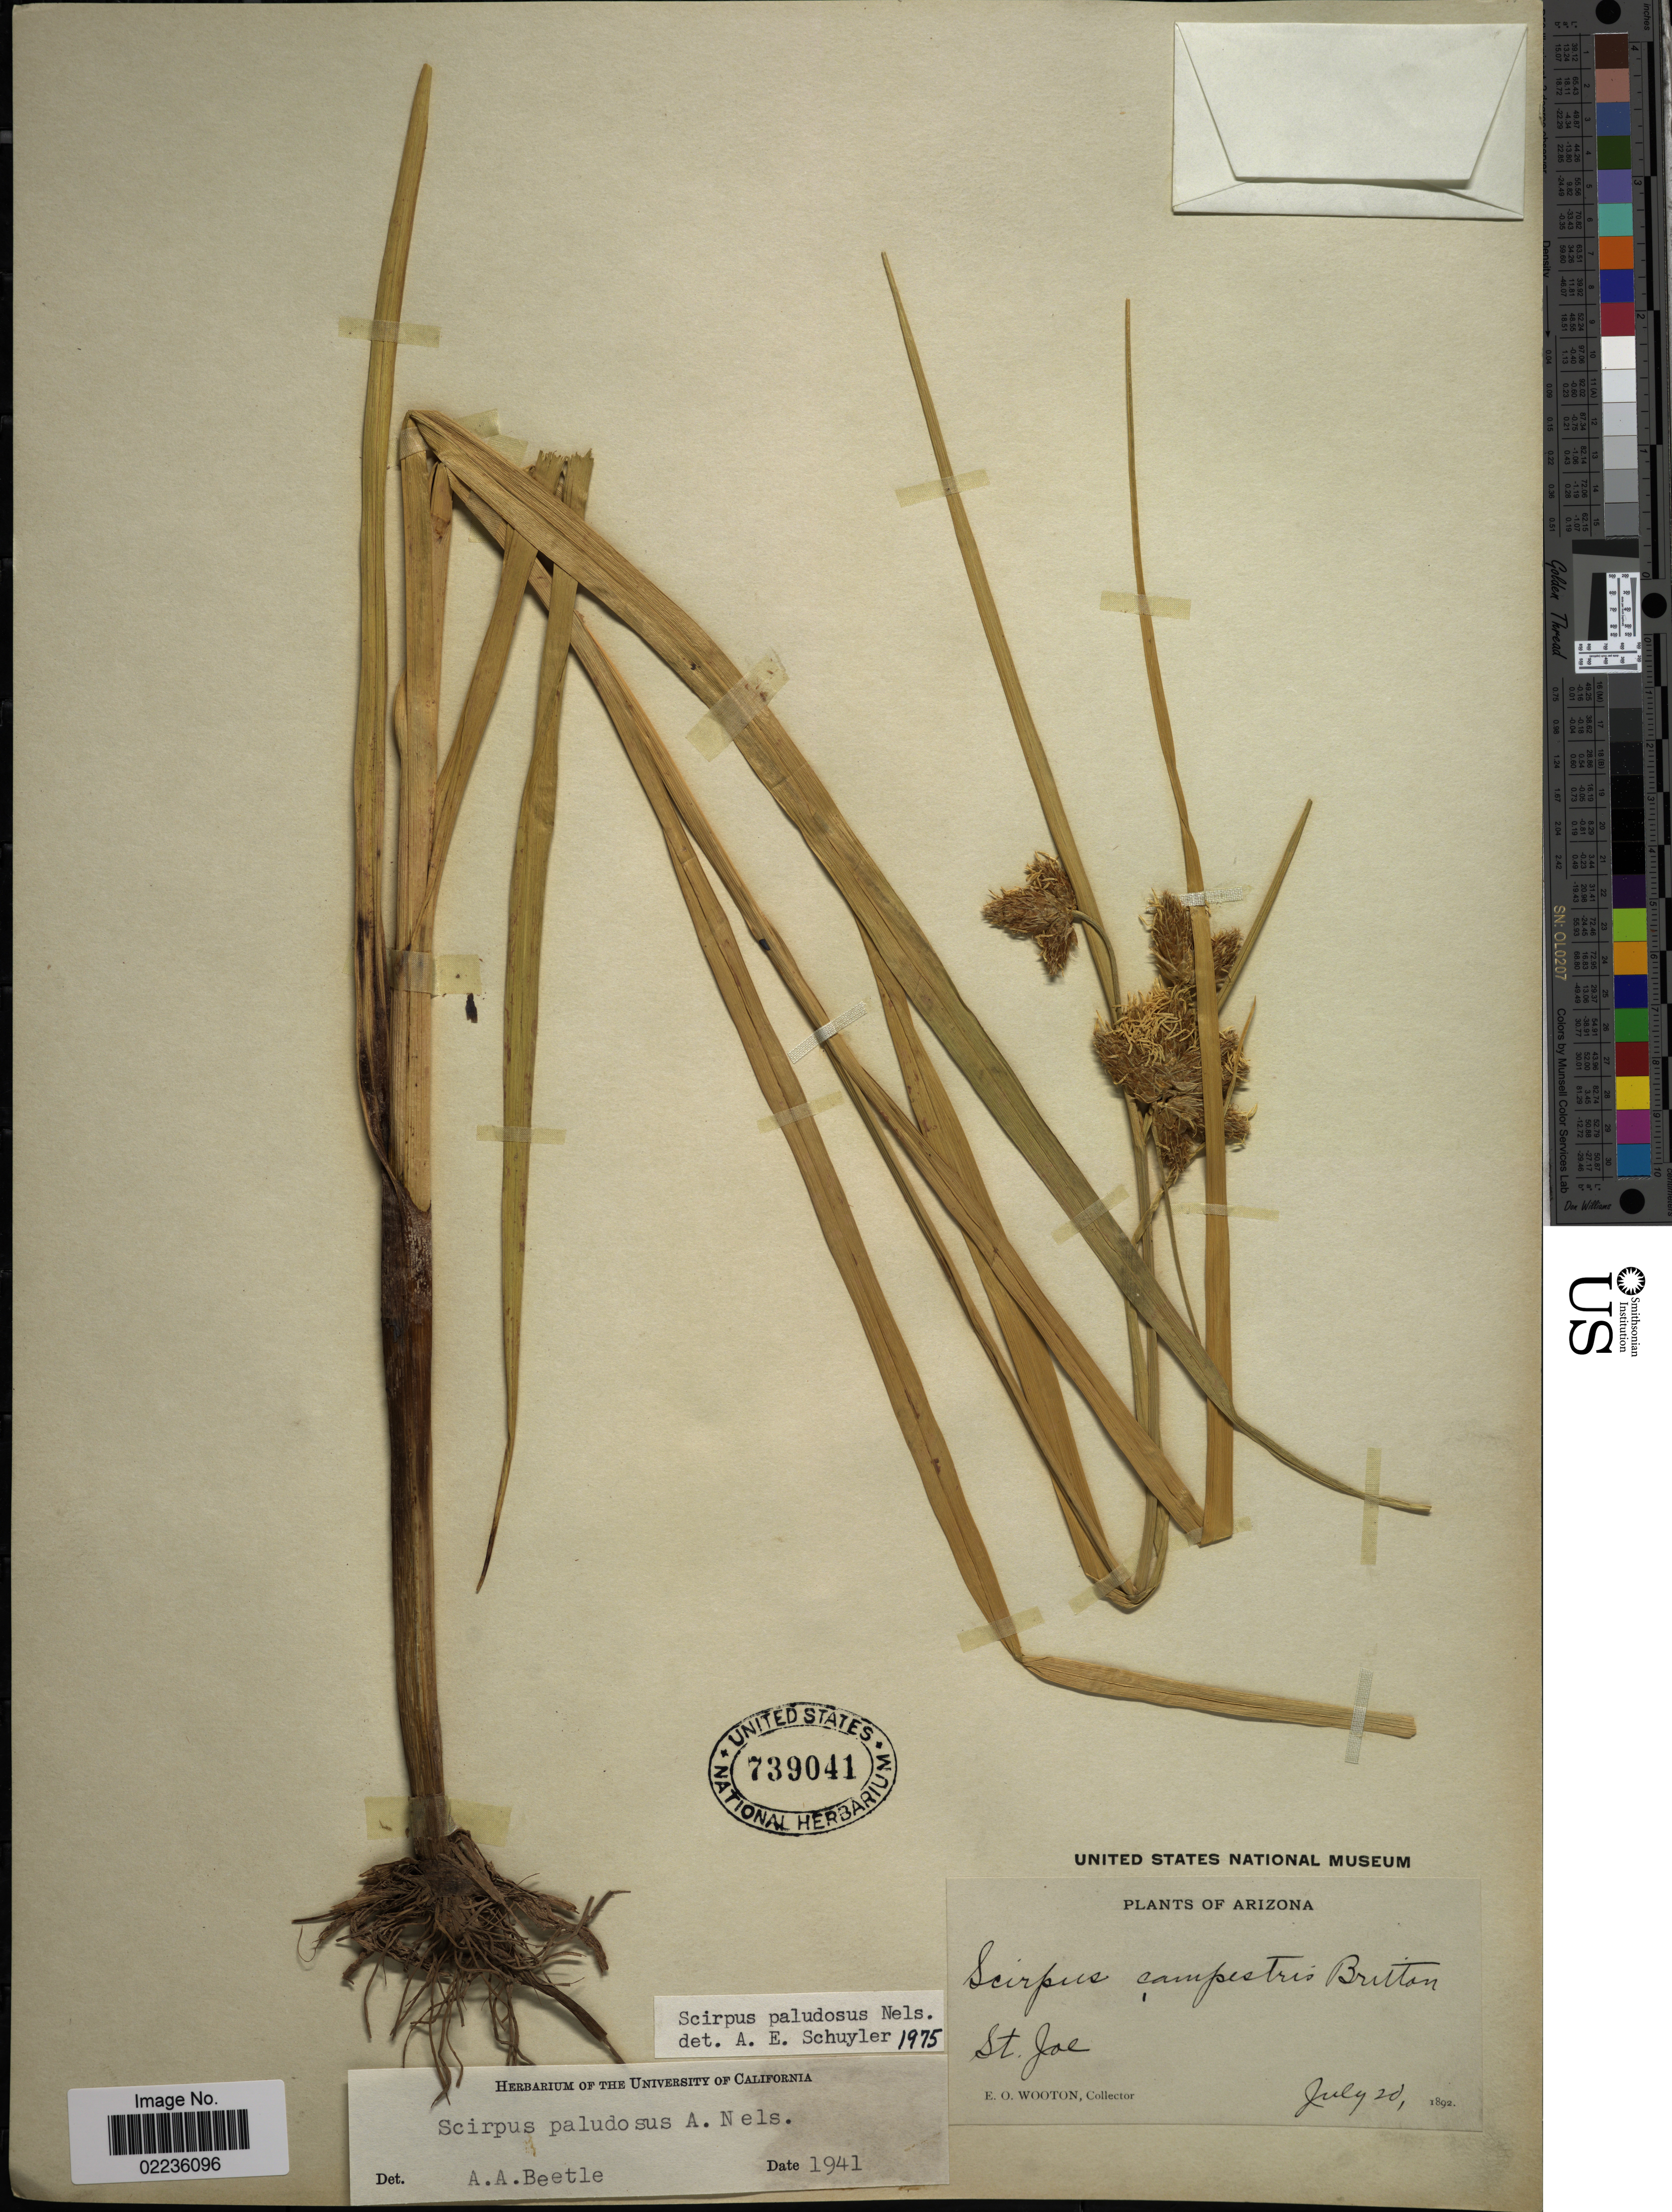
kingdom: Plantae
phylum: Tracheophyta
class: Liliopsida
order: Poales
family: Cyperaceae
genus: Bolboschoenus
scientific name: Bolboschoenus maritimus subsp. paludosus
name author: (A. Nelson) T. Koyama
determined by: Strong, M. T., (US), Smithsonian Institution - National Museum of Natural History (UNITED STATES)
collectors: E. O. Wooton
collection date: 1892-07-20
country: United States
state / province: Arizona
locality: St. Joe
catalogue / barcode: US 739041